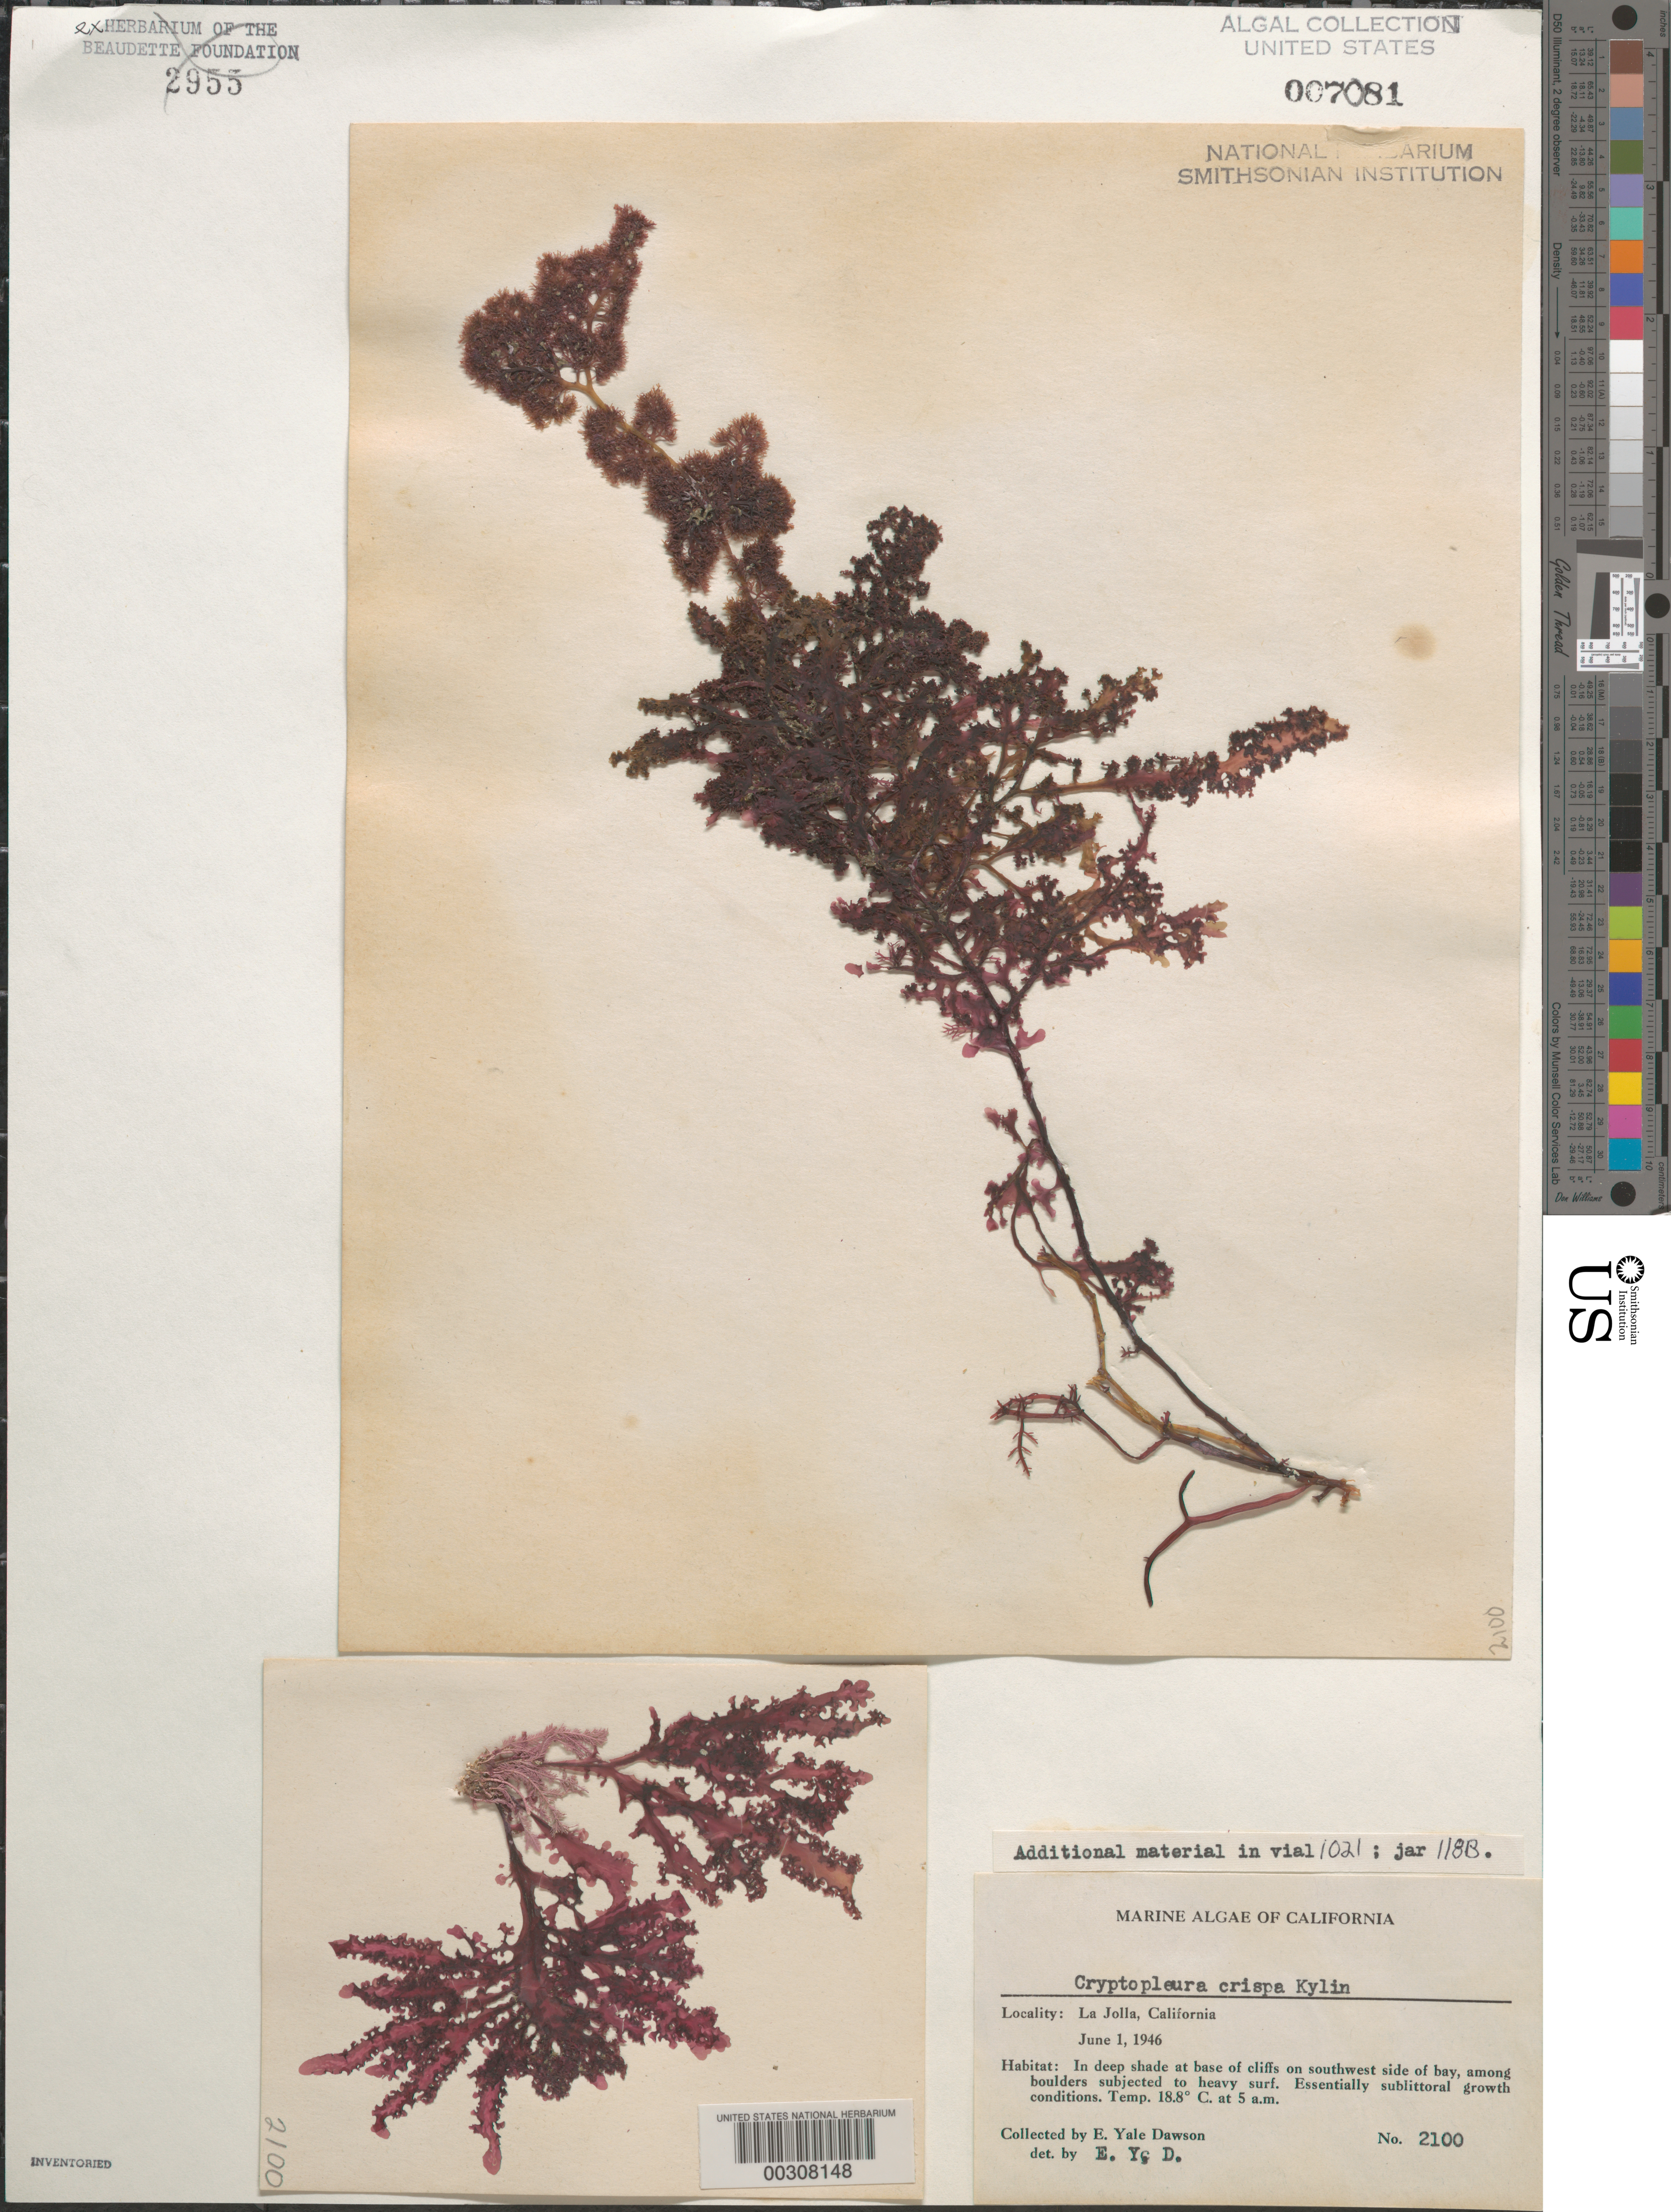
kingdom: Plantae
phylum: Rhodophyta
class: Florideophyceae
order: Ceramiales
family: Delesseriaceae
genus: Cryptopleura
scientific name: Cryptopleura crispa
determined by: Dawson, E. Y.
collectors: E. Y. Dawson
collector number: EYD 2100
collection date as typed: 01 Jun 1946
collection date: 1946-06-01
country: United States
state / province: California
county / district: San Diego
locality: La Jolla, southwest La Jolla Bay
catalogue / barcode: US 7081